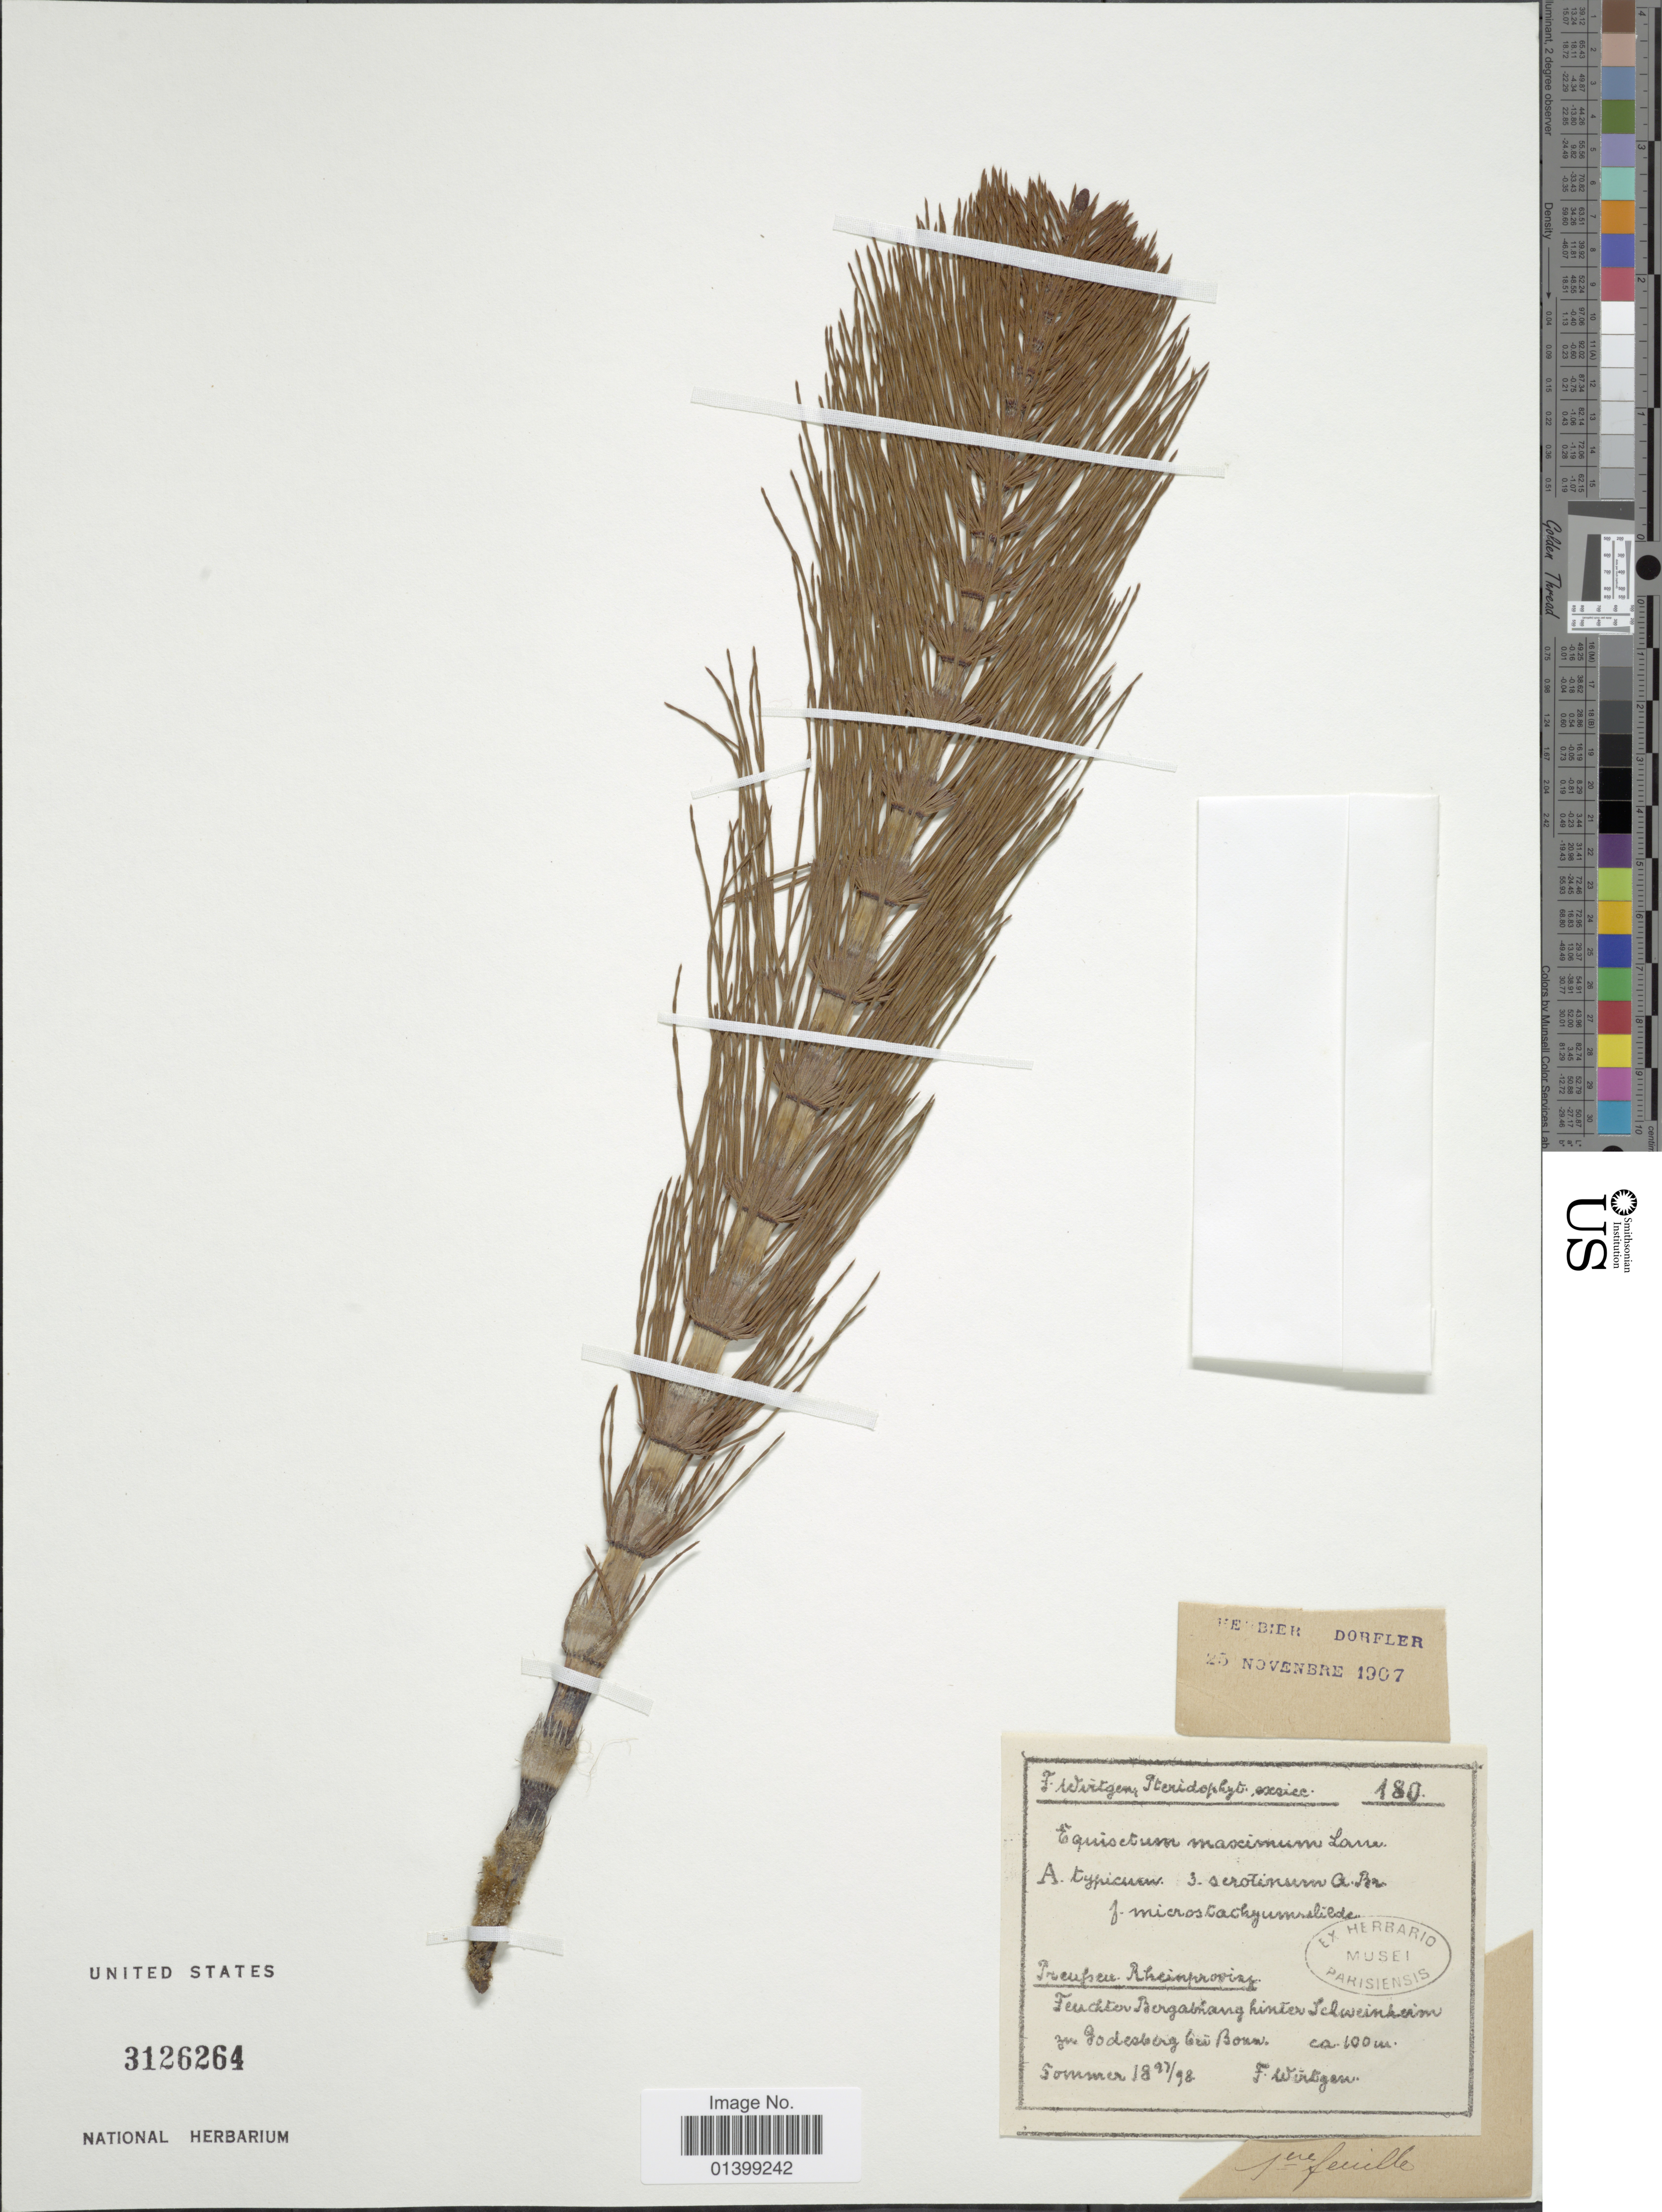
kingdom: Plantae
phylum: Tracheophyta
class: Polypodiopsida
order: Equisetales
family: Equisetaceae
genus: Equisetum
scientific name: Equisetum telmateia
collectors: F. Wirtgen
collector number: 180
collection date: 1897/1898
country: Germany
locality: Preussen Rheinprovinz, Feuchten Berg[illegible text] hinter [illegible text]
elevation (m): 100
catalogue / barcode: US 3126264